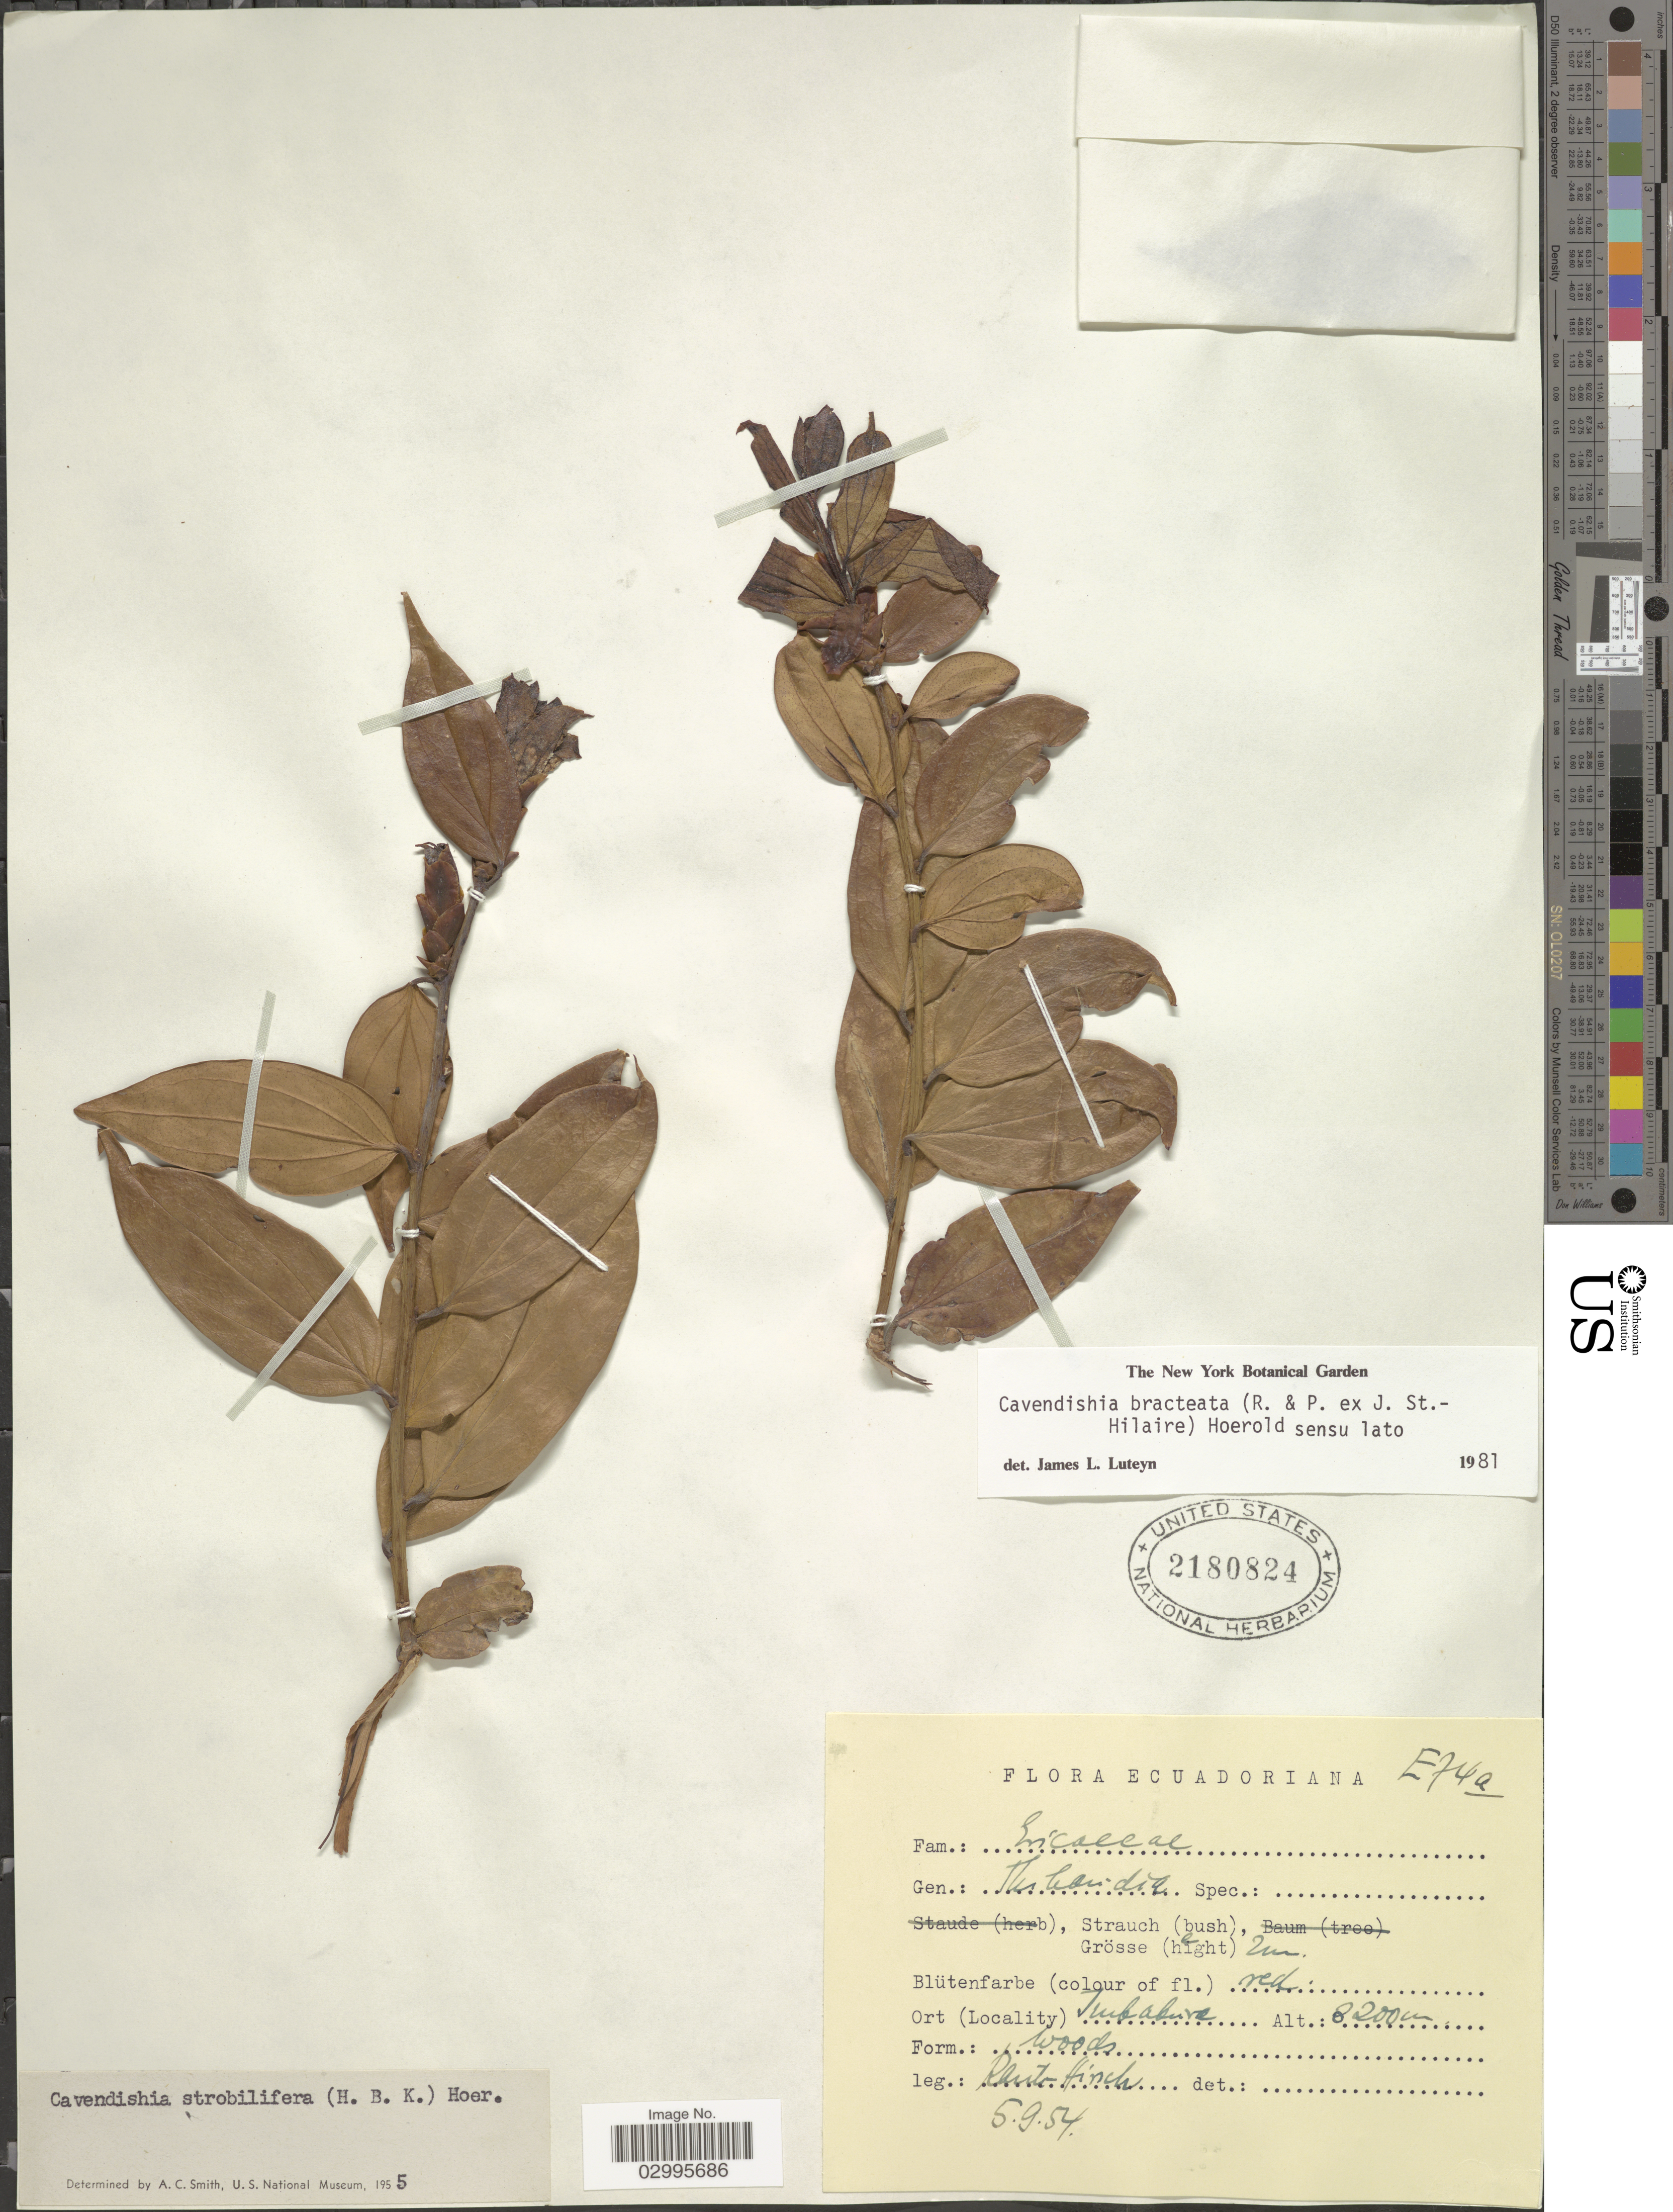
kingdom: Plantae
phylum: Tracheophyta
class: Magnoliopsida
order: Ericales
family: Ericaceae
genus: Cavendishia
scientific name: Cavendishia bracteata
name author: (Ruiz & Pav. ex J. St.-Hil.) Hoerold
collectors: W. Rauh & G. Hirsch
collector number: E74a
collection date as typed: Transcribed d/m/y: 5/9/54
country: Ecuador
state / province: Imbabura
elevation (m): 3200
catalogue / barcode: US 2180824